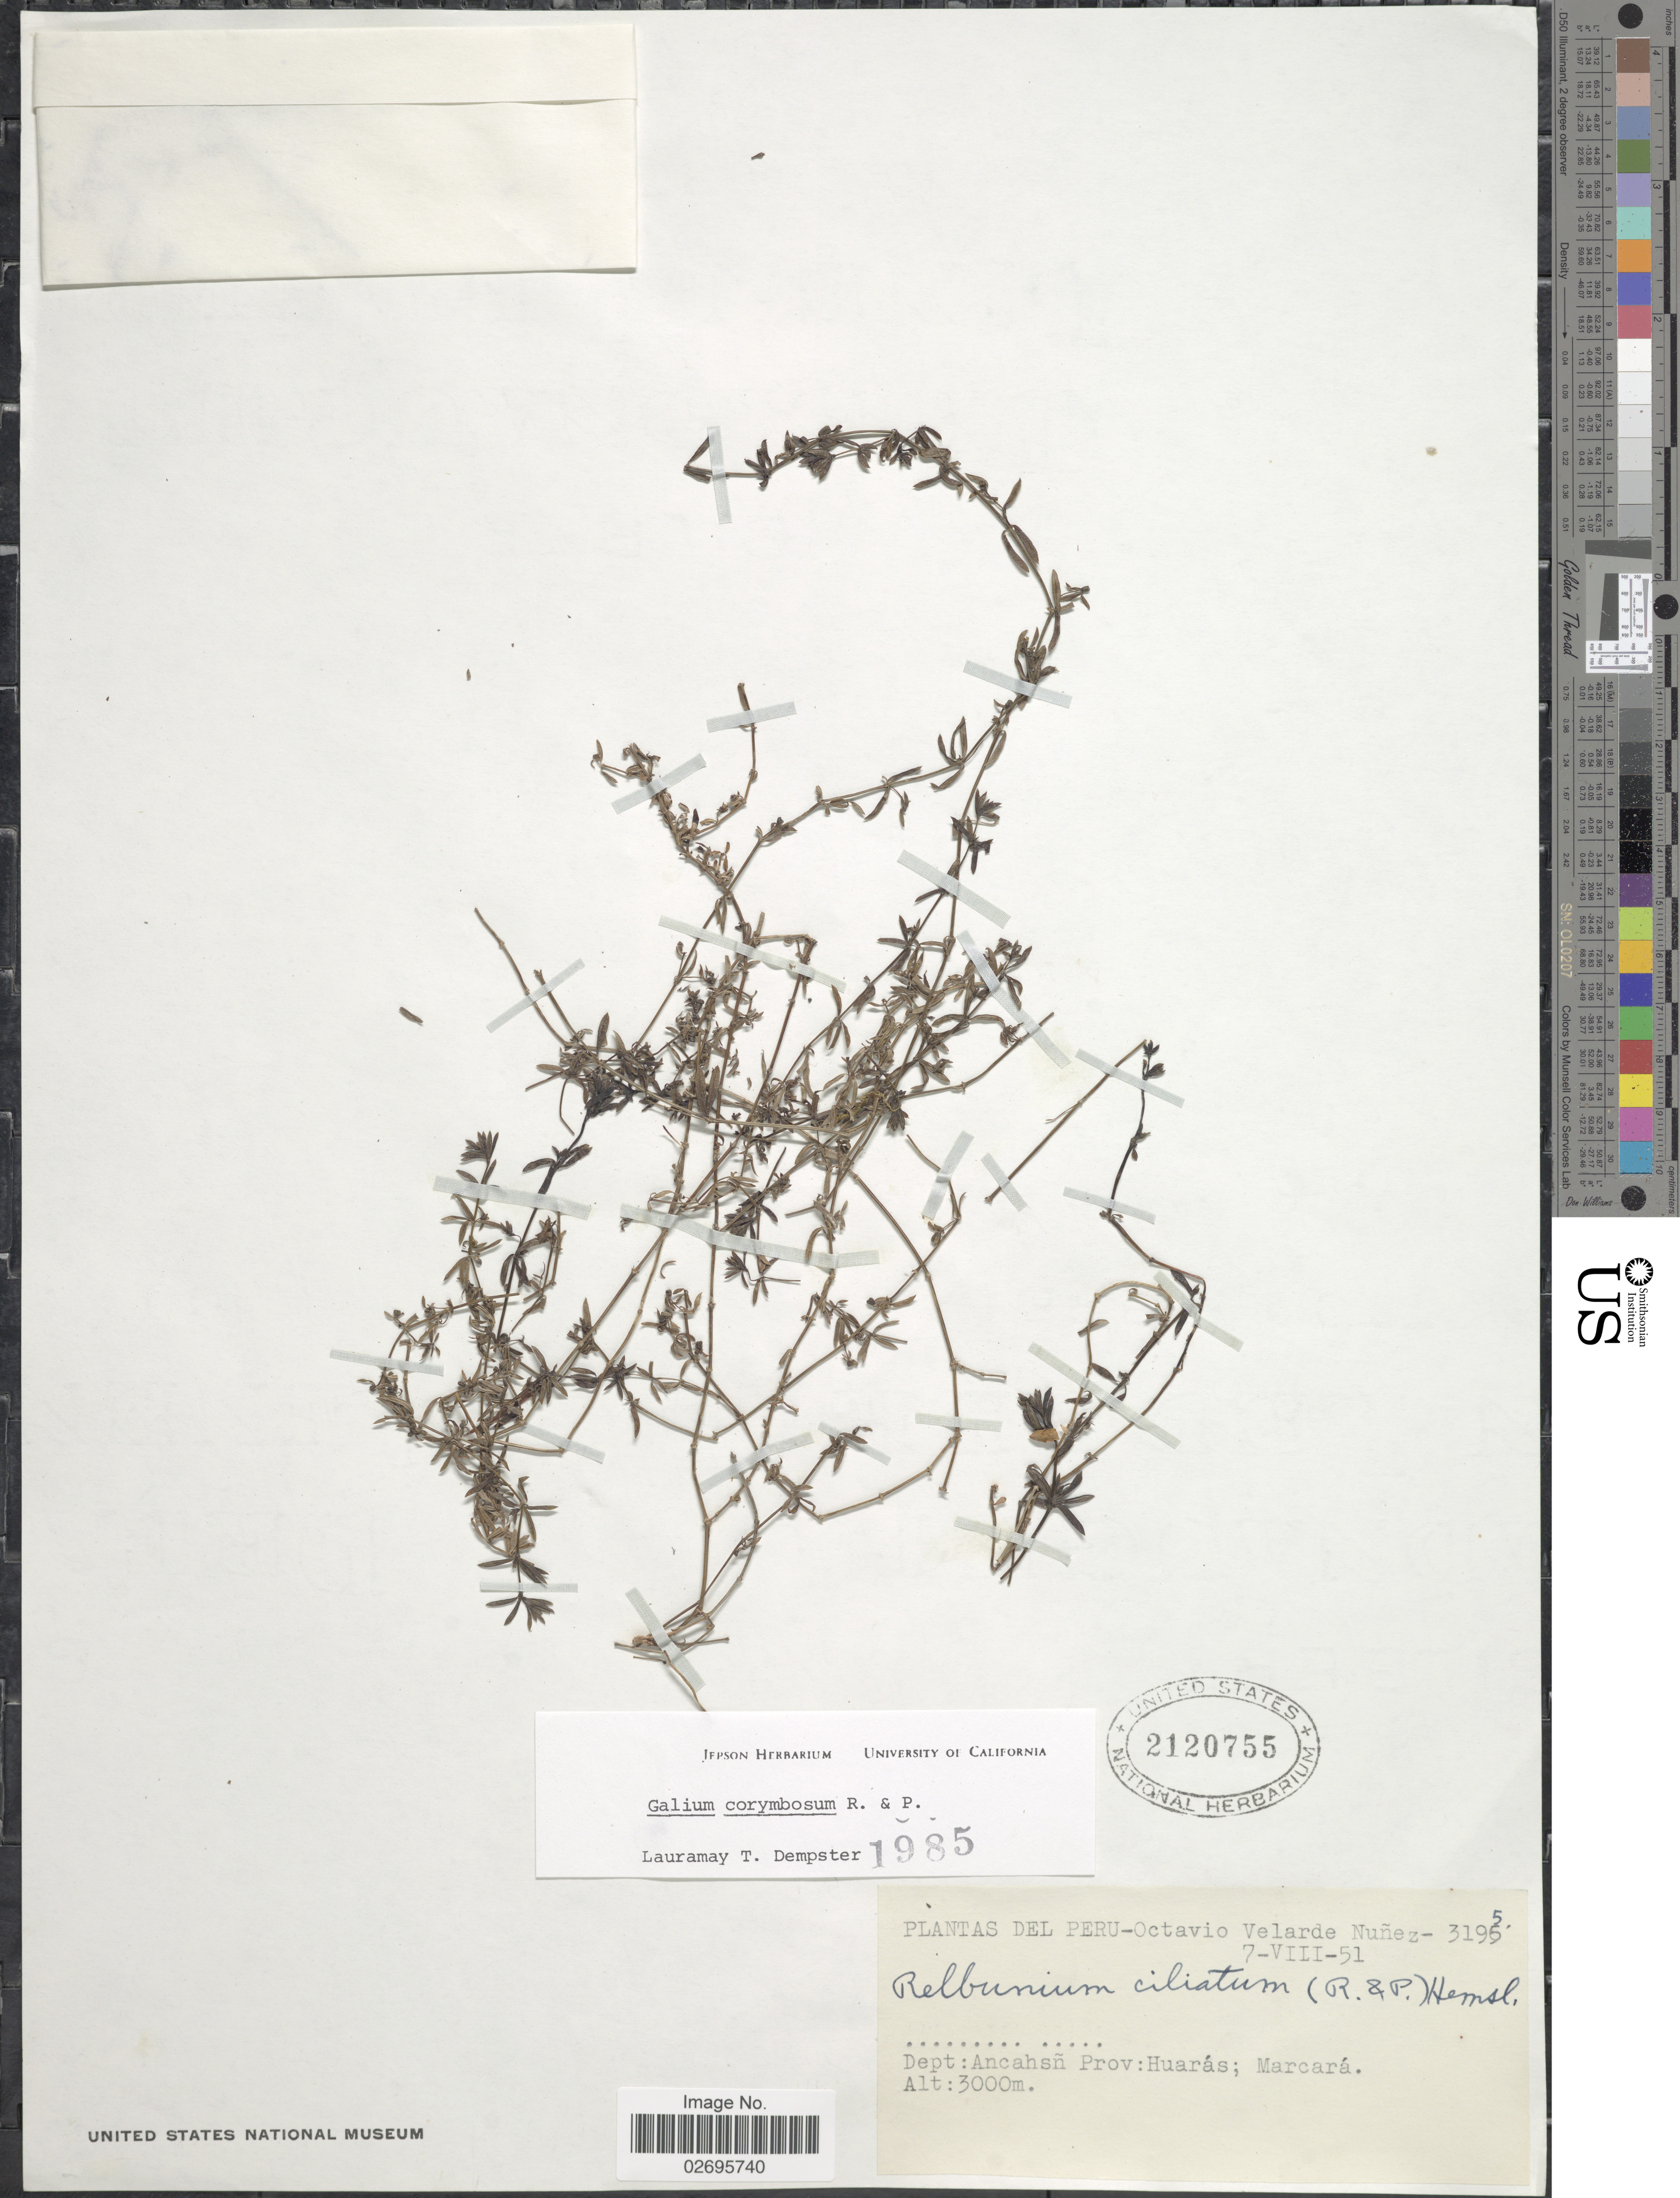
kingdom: Plantae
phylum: Tracheophyta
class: Magnoliopsida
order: Gentianales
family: Rubiaceae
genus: Galium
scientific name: Galium corymbosum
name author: Ruiz & Pav.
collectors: O. Nuñez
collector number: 3195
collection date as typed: Transcribed d/m/y: 7/8/51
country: Peru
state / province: Ancash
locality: Dept. Ancahsn Prov. Huaras: Marcara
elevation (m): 3000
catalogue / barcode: US 2120755